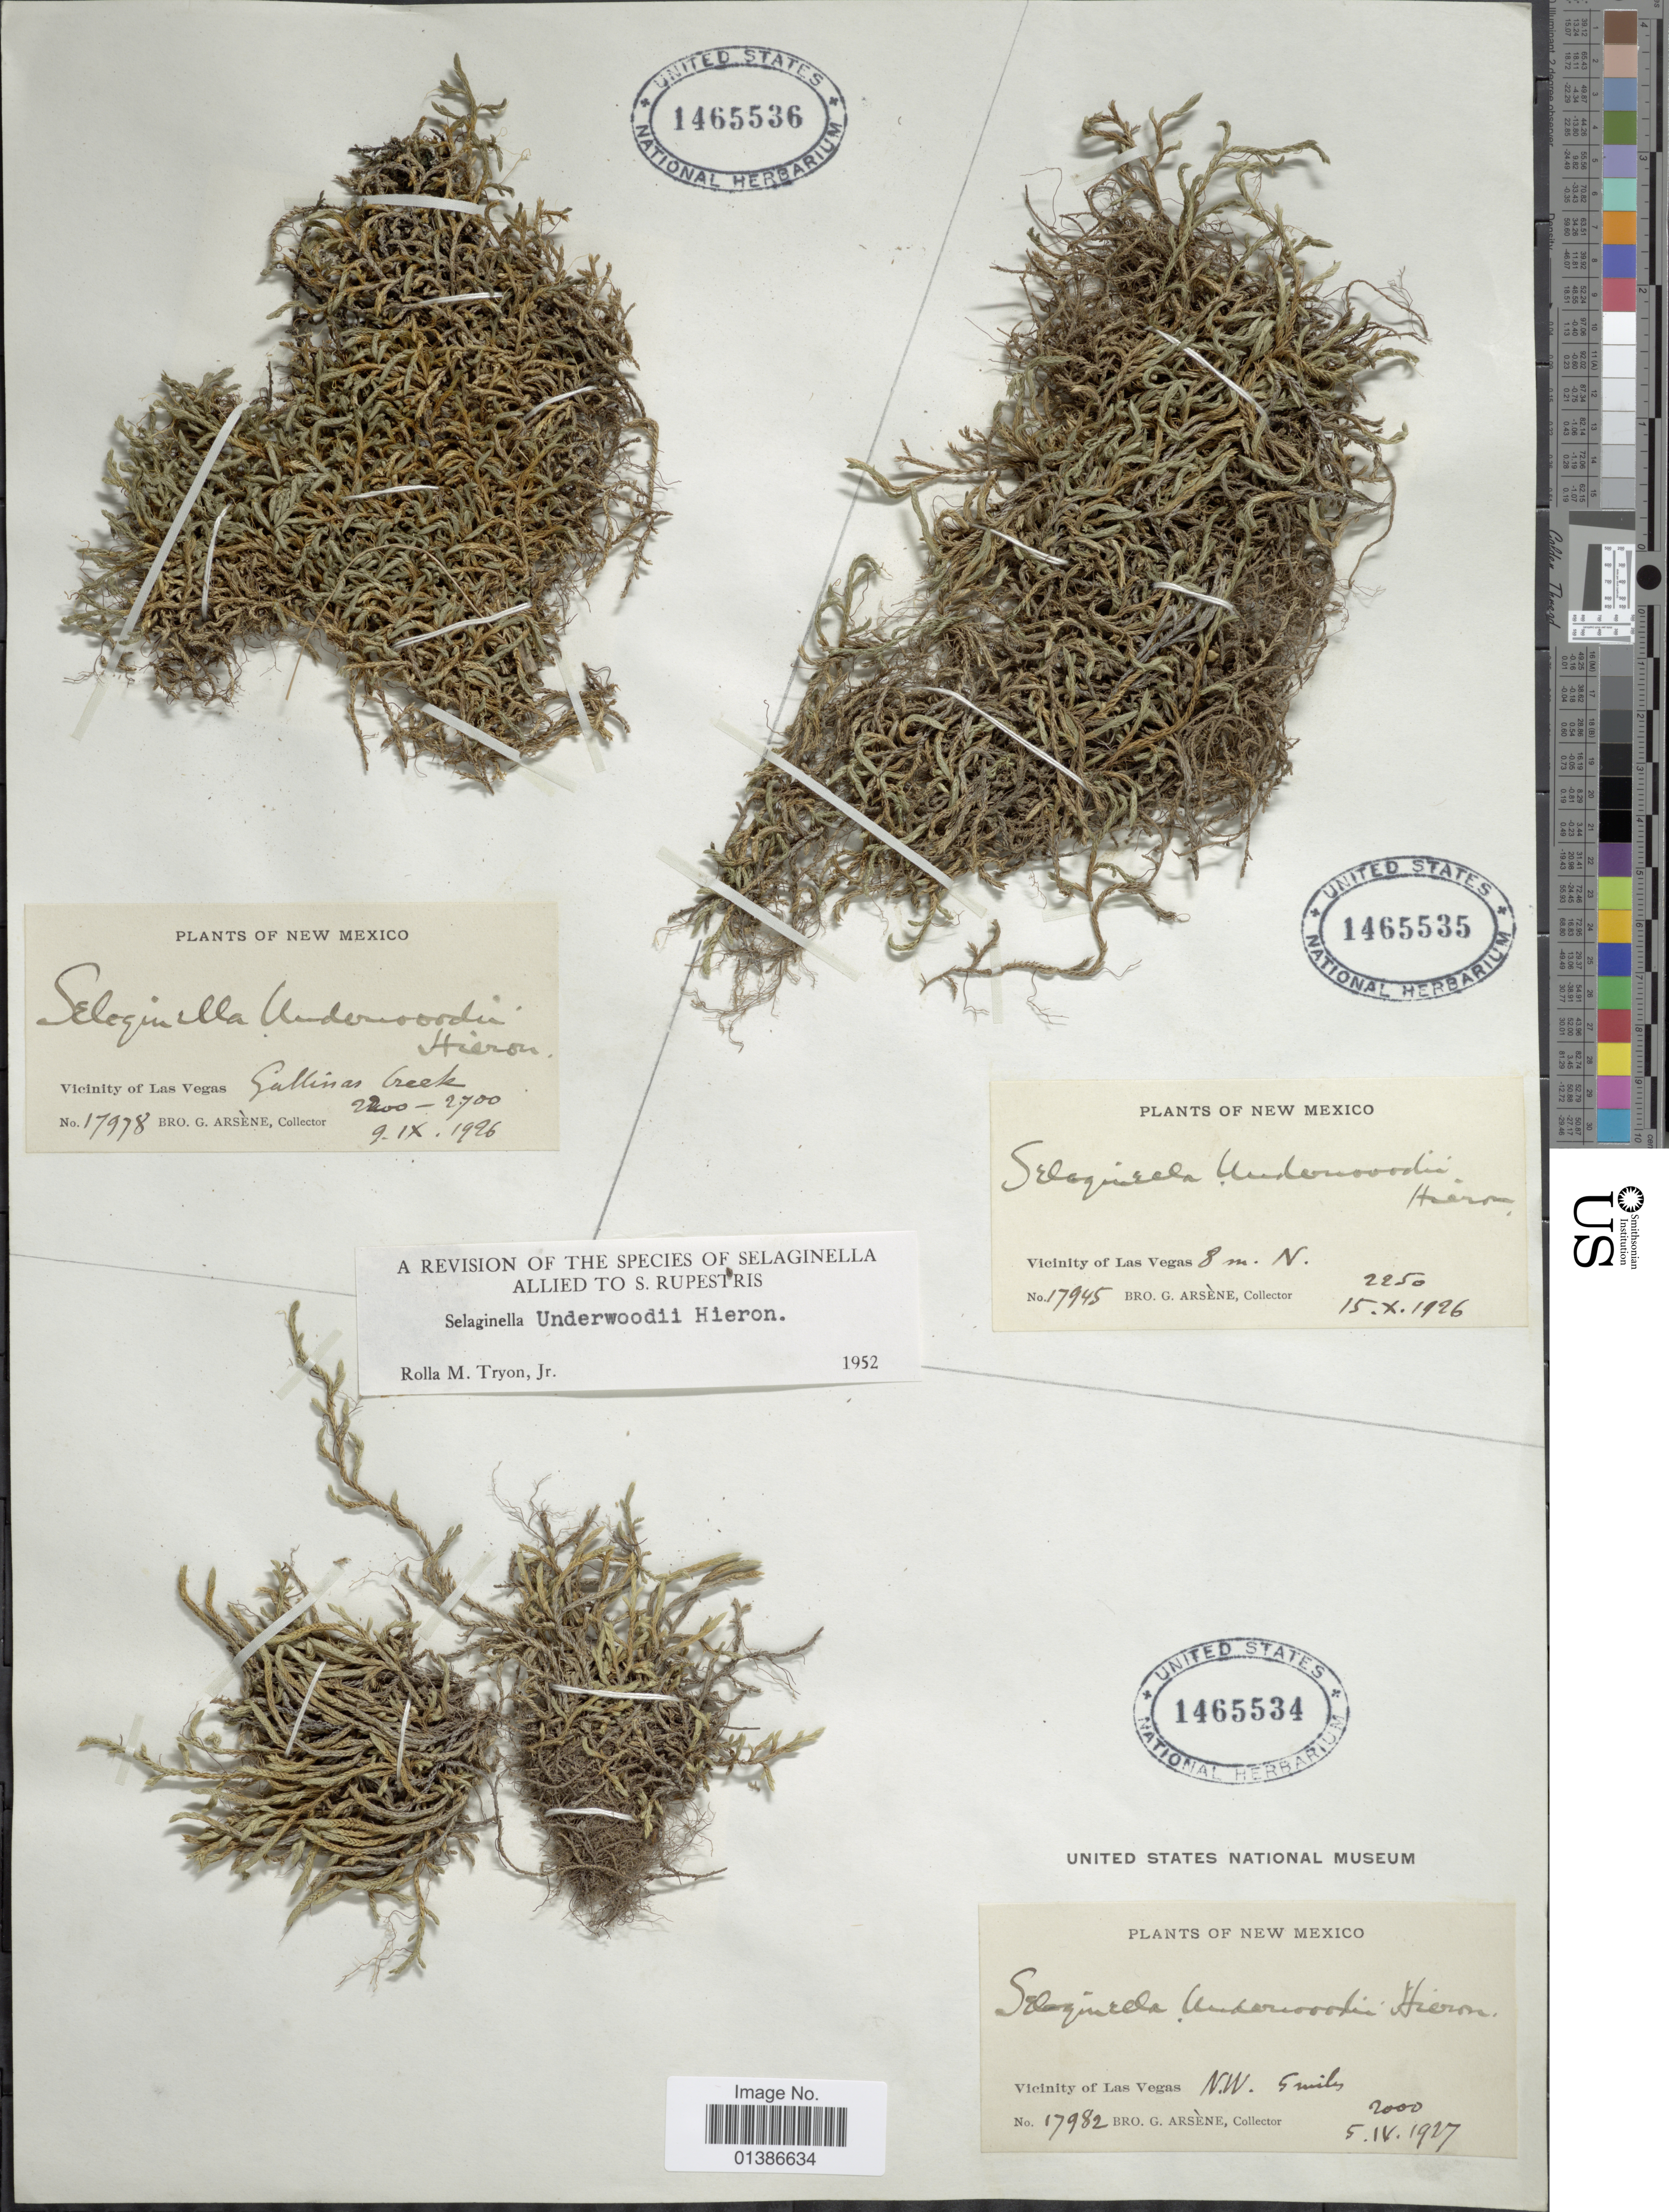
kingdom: Plantae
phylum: Tracheophyta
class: Lycopodiopsida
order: Selaginellales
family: Selaginellaceae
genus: Selaginella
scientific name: Selaginella underwoodii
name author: Hieron.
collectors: Bro. G. Arsène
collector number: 17945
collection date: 1926-10-15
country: United States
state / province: New Mexico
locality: Vicinity of Las Vegas 8 m. N.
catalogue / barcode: US 1465535-2